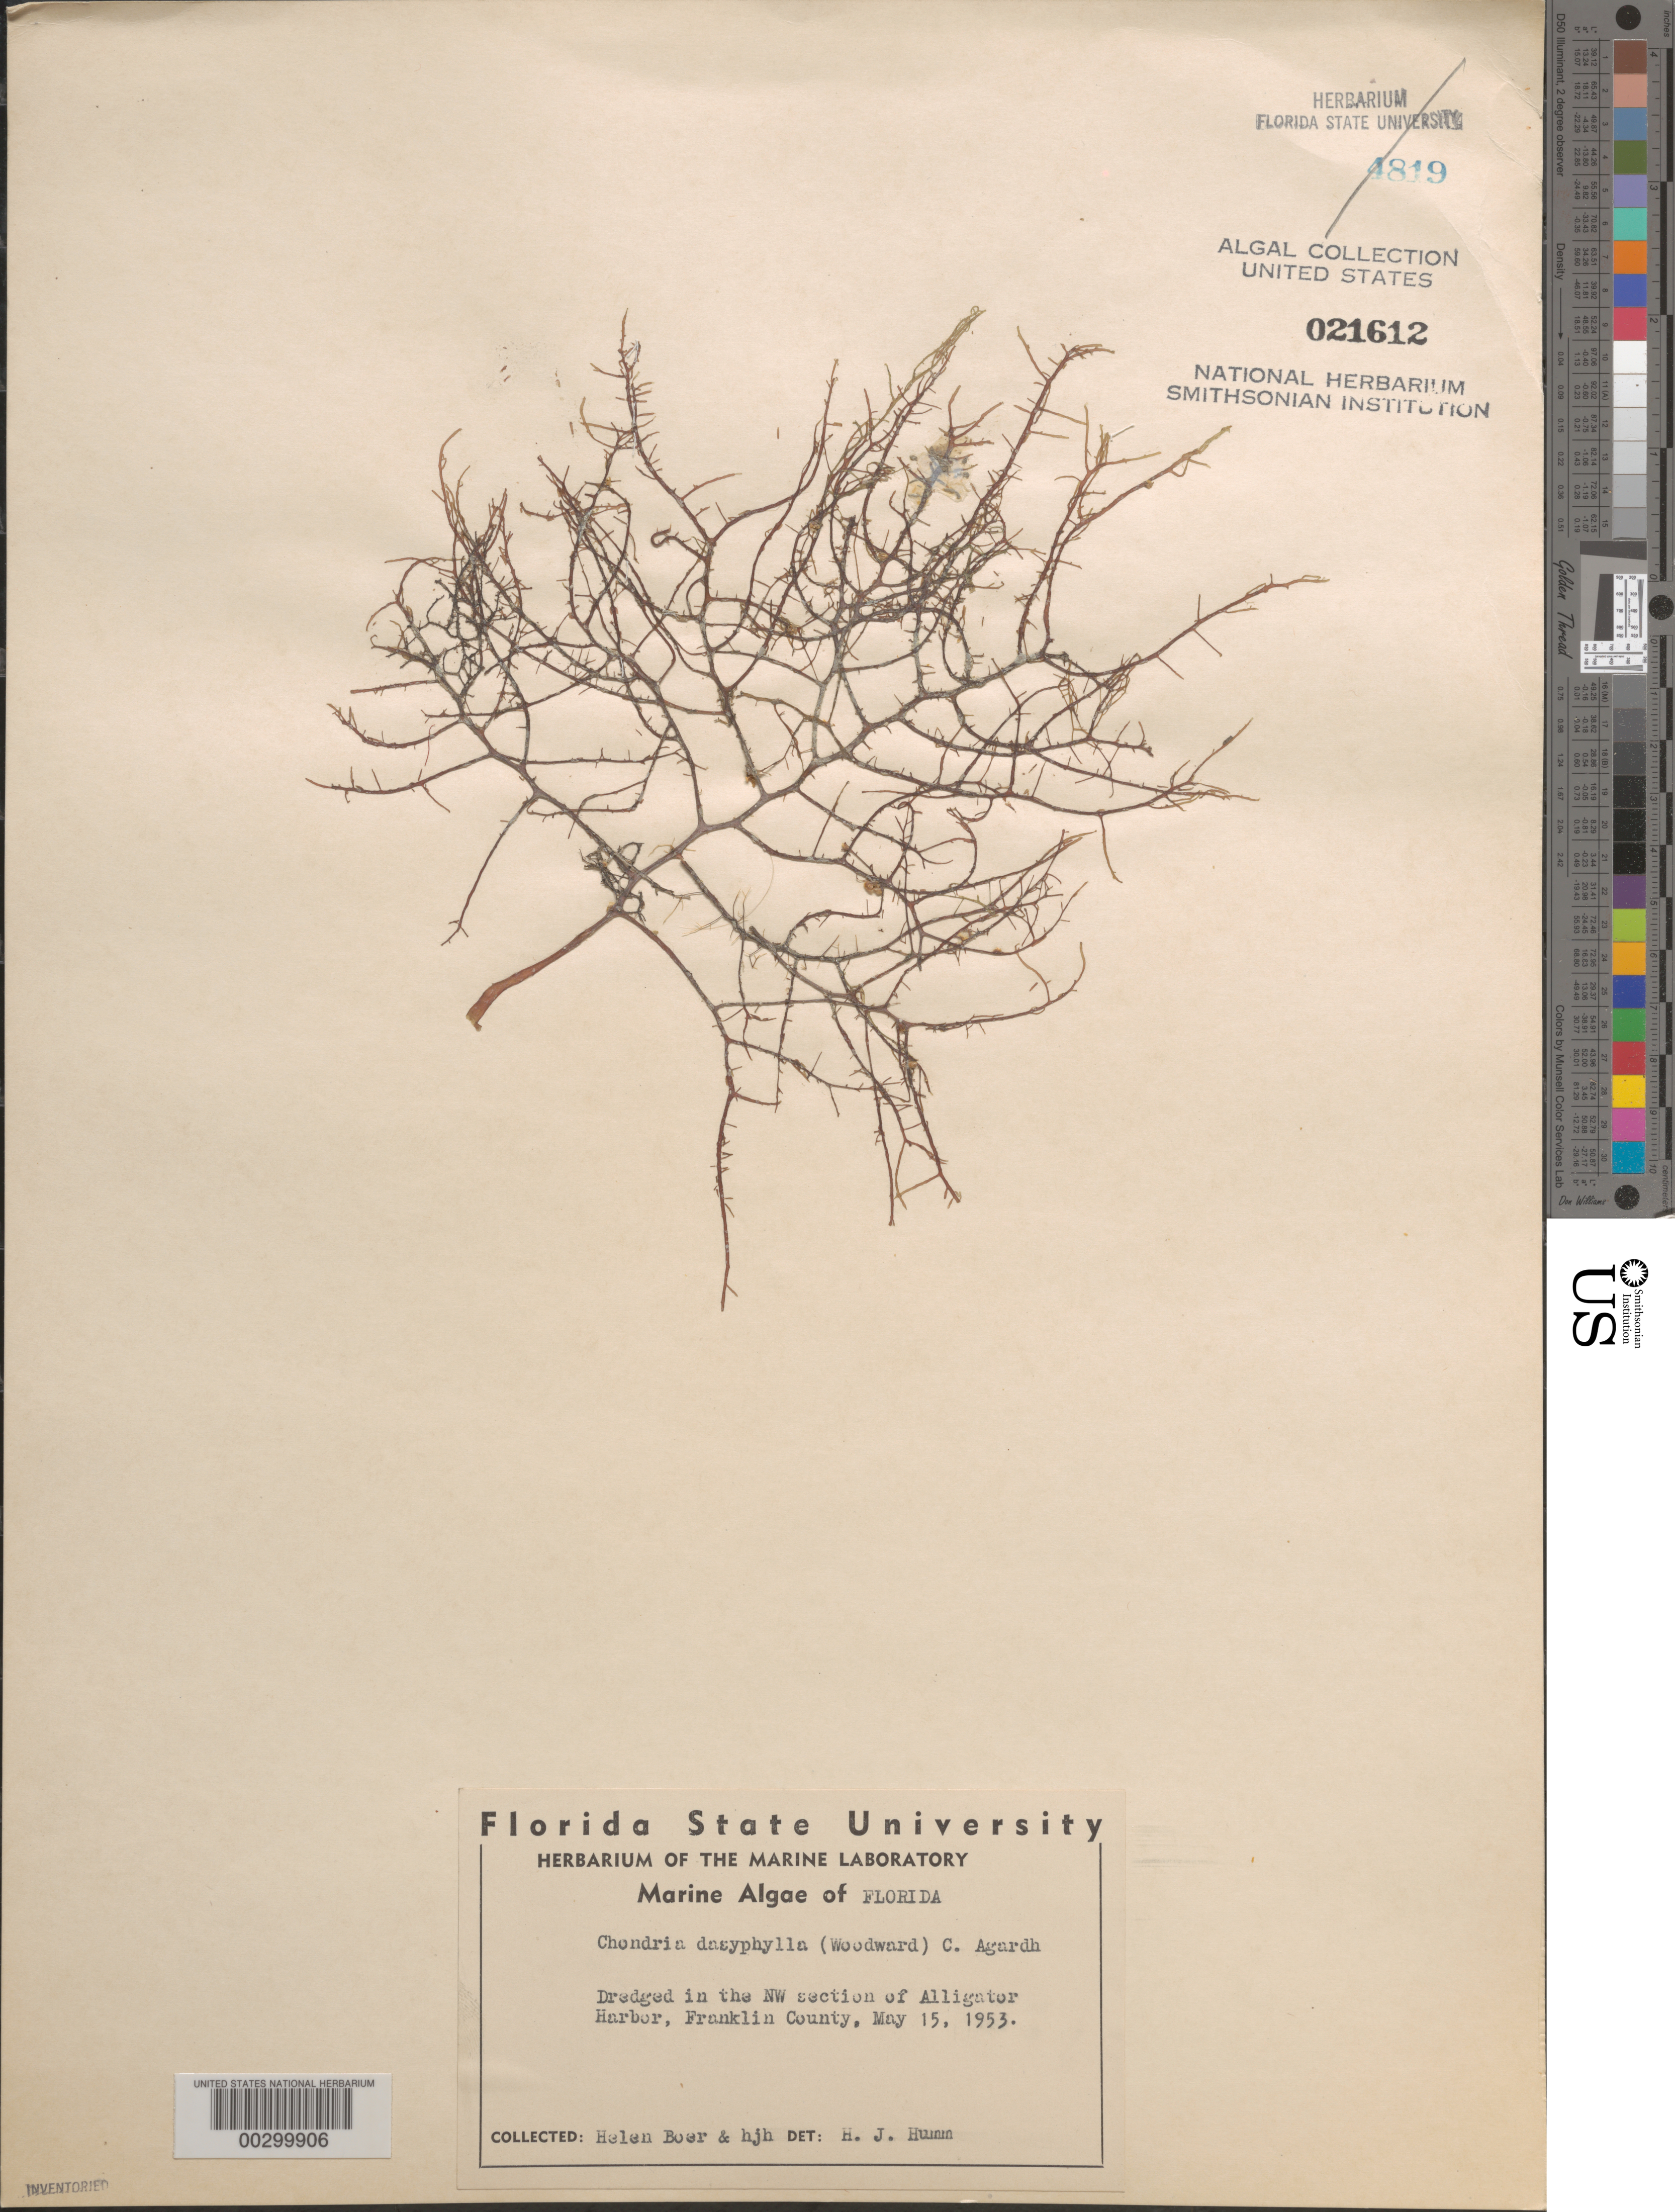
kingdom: Plantae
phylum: Rhodophyta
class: Florideophyceae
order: Ceramiales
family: Rhodomelaceae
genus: Chondria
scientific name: Chondria dasyphylla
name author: (Woodw.) C. Agardh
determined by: Humm, Harold J.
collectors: H. Boer & H. J. Humm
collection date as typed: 15 May 1953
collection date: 1953-05-15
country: United States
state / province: Florida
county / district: Franklin County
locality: Alligator Harbor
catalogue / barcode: US 21612